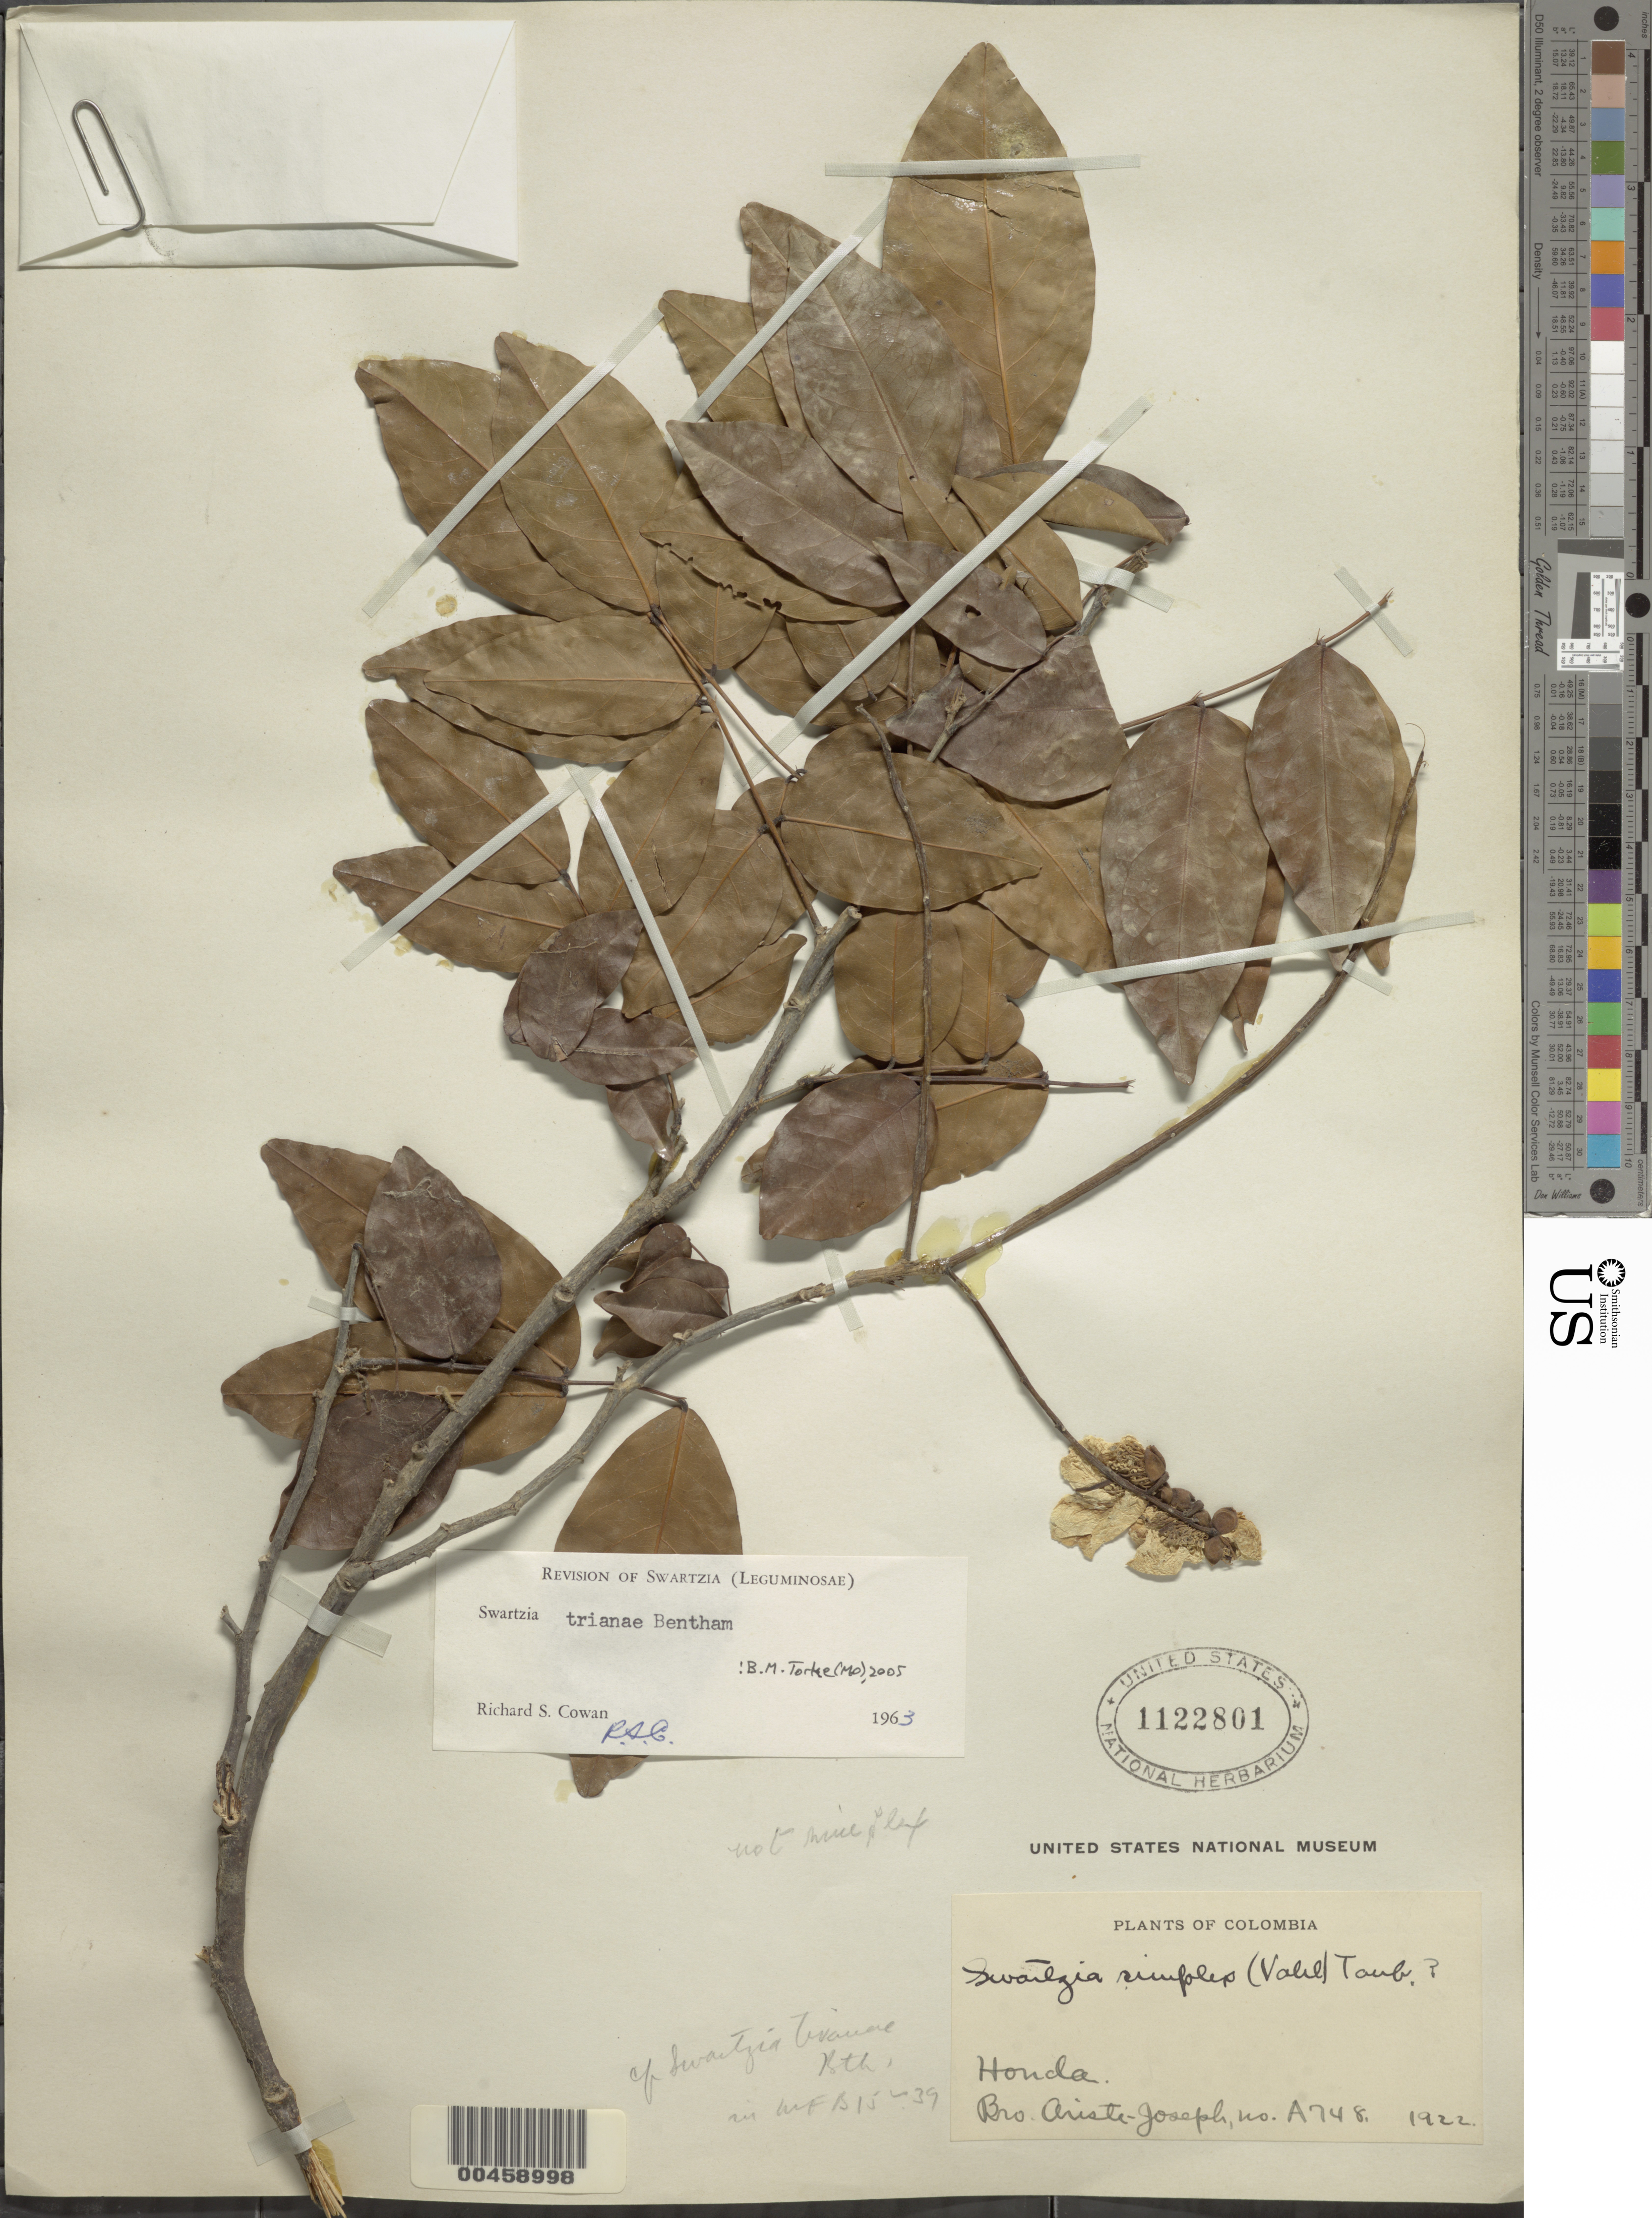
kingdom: Plantae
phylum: Tracheophyta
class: Magnoliopsida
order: Fabales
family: Fabaceae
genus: Swartzia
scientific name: Swartzia trianae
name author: Benth. in Mart.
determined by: Cowan, R. S.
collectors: Bro. Ariste-Joseph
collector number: A748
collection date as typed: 1922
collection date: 1922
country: Colombia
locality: Honda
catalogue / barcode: US 1122801